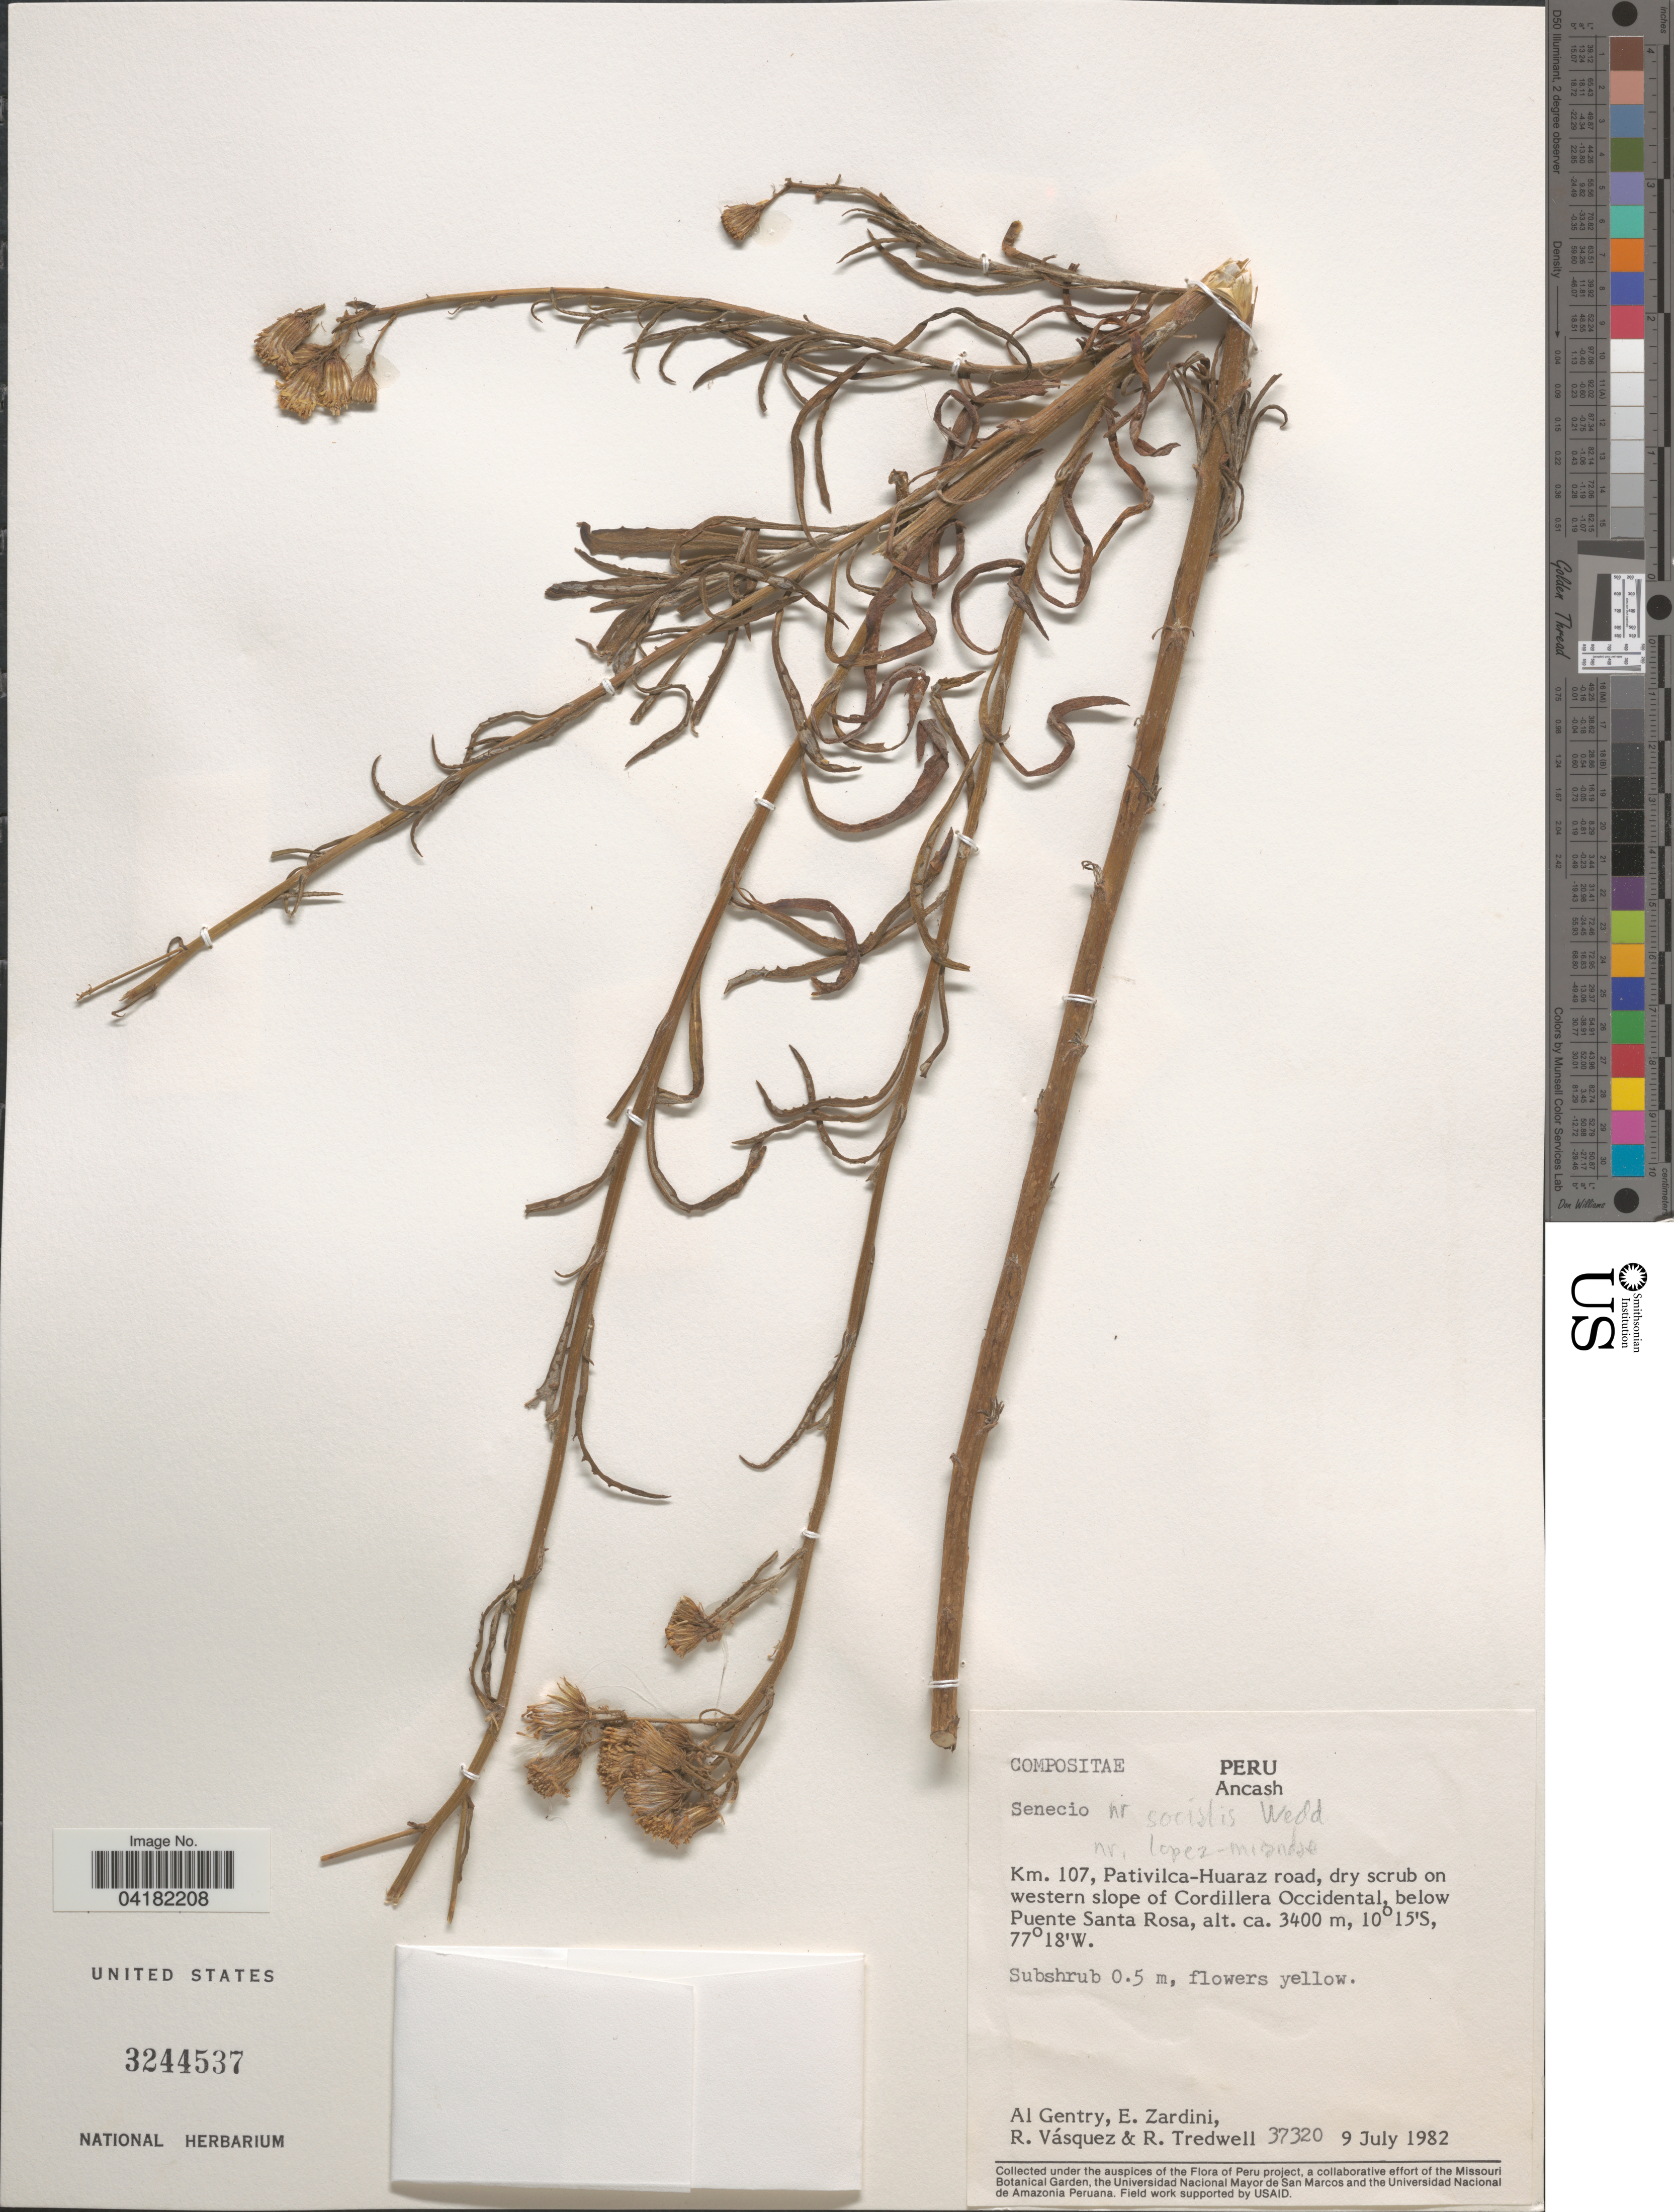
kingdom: Plantae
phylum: Tracheophyta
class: Magnoliopsida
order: Asterales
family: Asteraceae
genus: Senecio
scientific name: Senecio sp.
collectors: A. H. Gentry, E. Zardini, R. Vásquez & R. Tredwell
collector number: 37320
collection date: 1982-07-09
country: Peru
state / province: Ancash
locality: Km. 107, Pativilca-Huaraz road, dry scrub on western slope of Cordillera Occidental, below Puente Santa Rosa.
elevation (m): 3400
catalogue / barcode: US 3244537